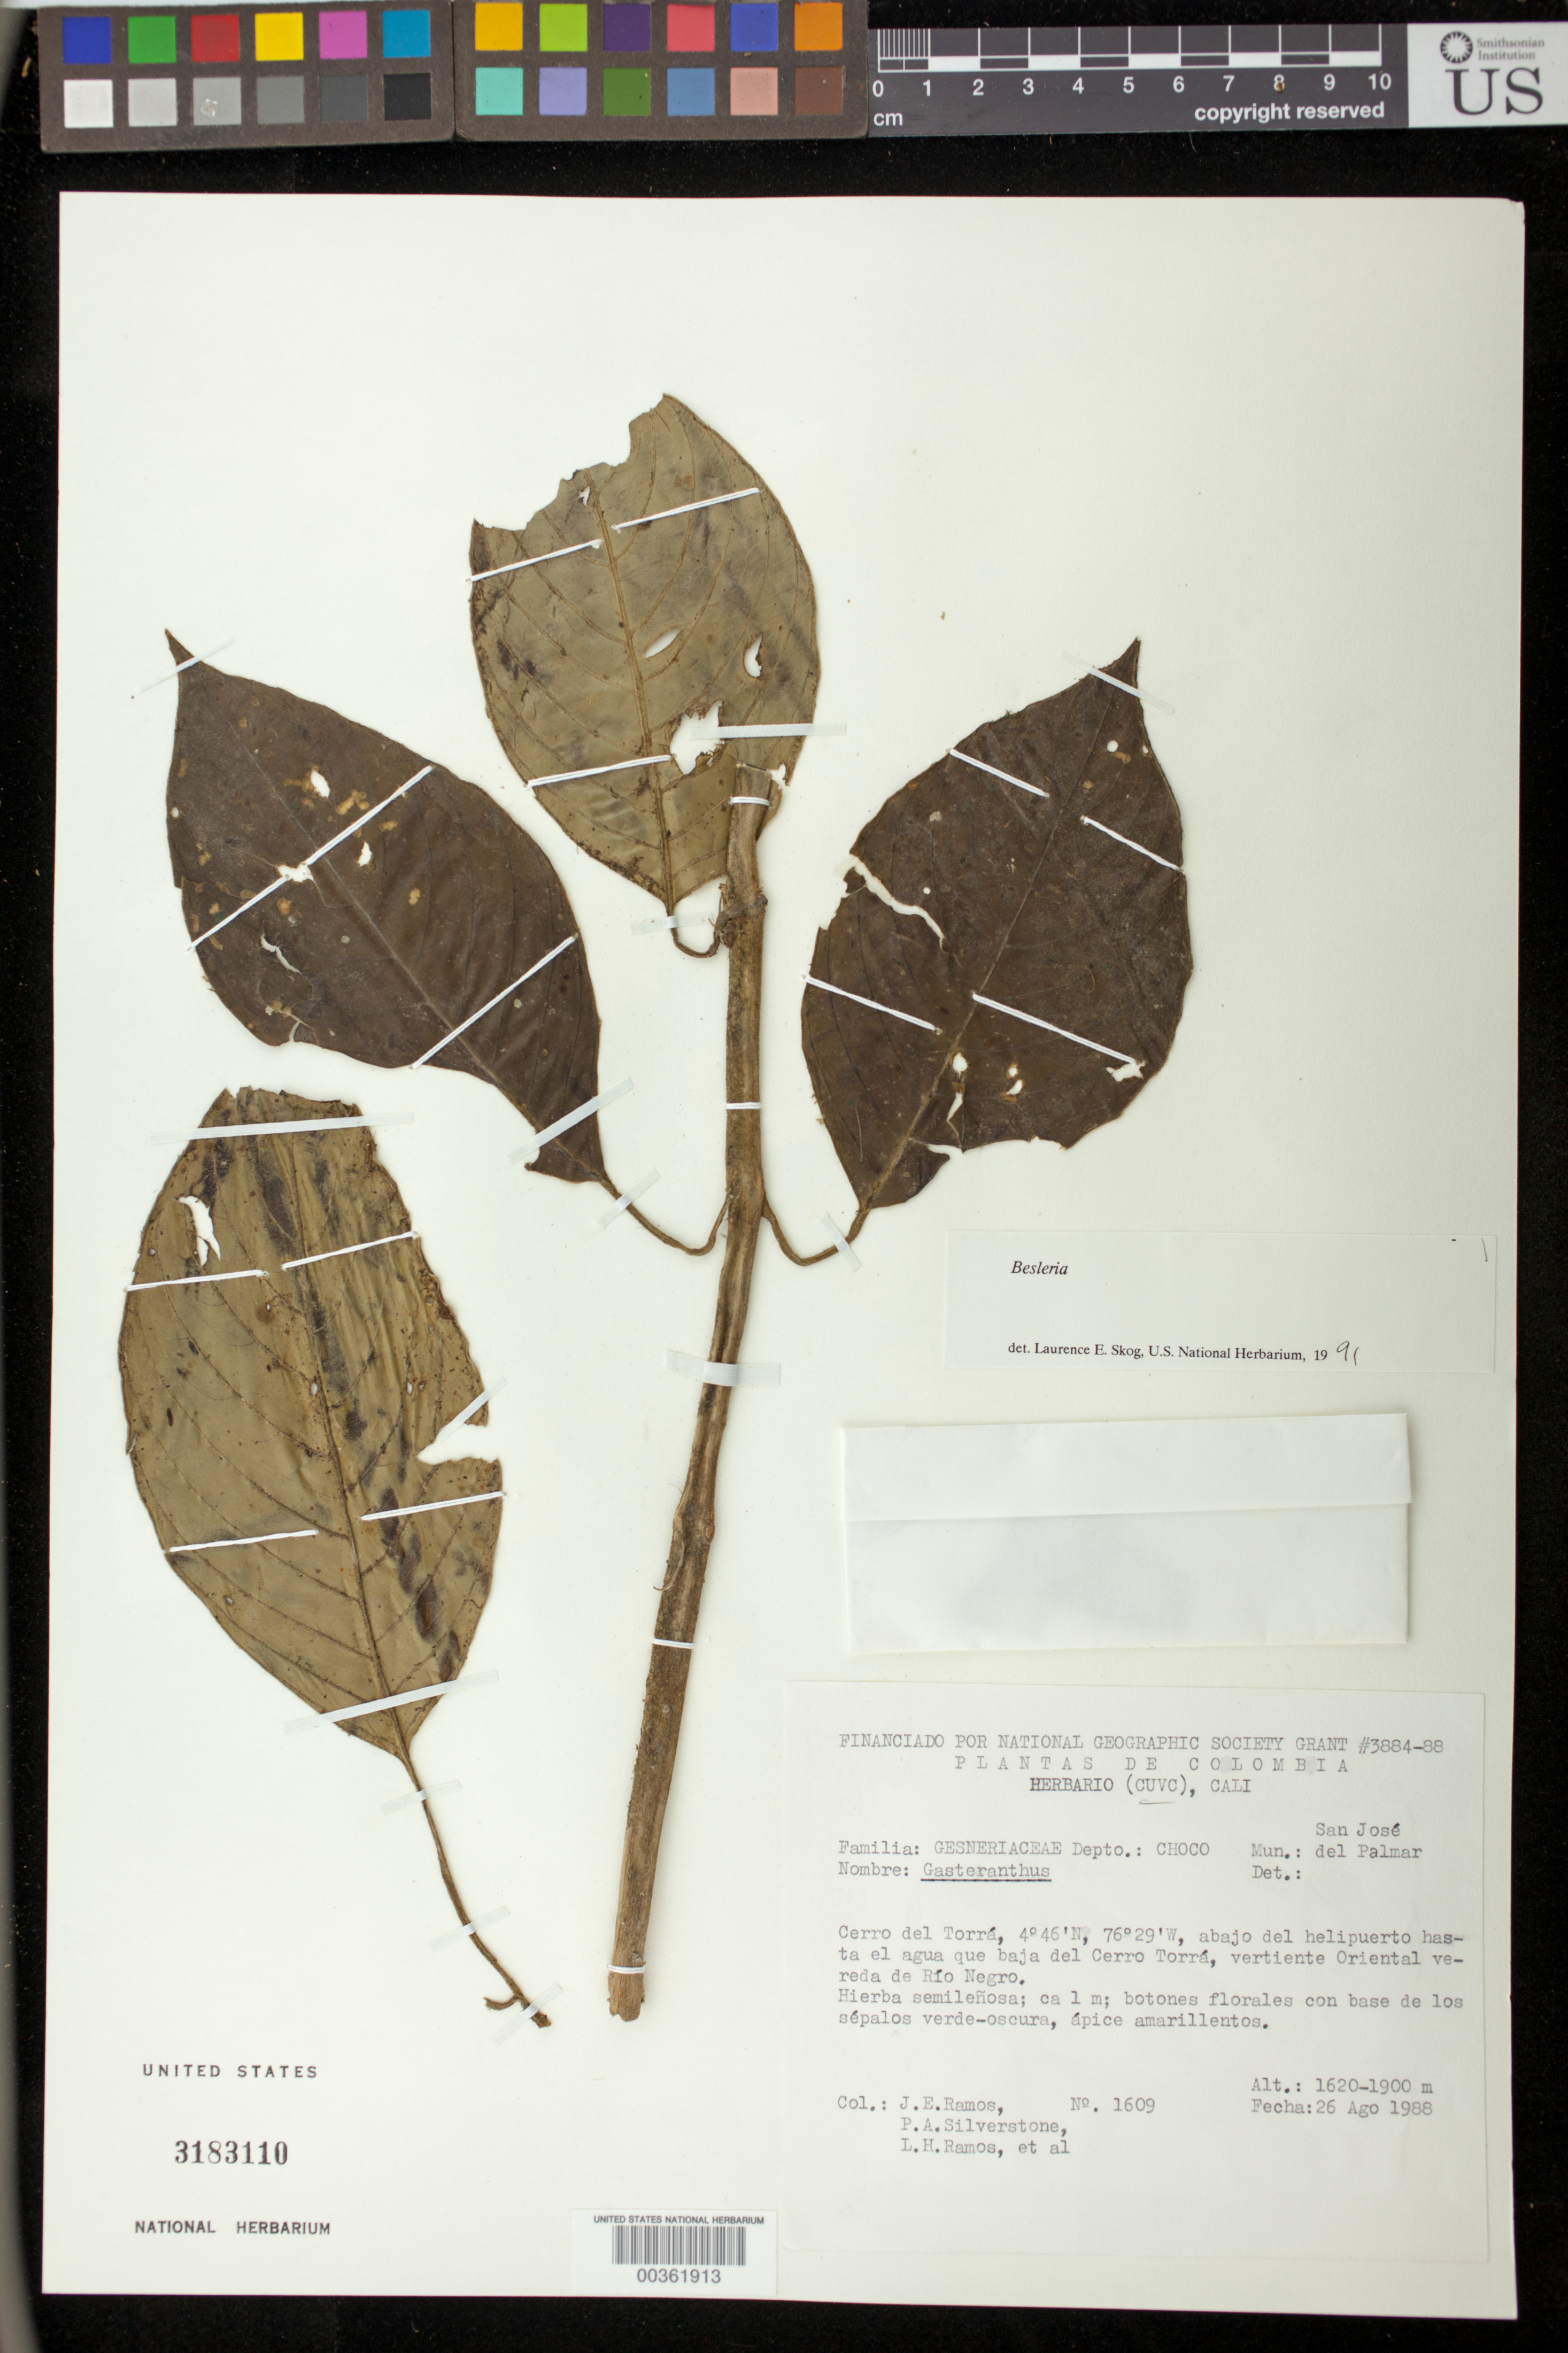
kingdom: Plantae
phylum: Tracheophyta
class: Magnoliopsida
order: Lamiales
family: Gesneriaceae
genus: Besleria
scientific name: Besleria sp.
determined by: Skog, Laurence E.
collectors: J. E. Ramos, P. A. Silverstone-Sopkin, L. Ramos & et al.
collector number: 1609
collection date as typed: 26 Aug 1988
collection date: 1988-08-26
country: Colombia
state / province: Chocó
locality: Mun. San José del Palmar; Cerro del Torrá, abajo del helipuerto hasta el agua que baja del Cerro Torrá, vertiente Oriental vereda de Río Negro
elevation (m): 1620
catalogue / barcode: US 3183110